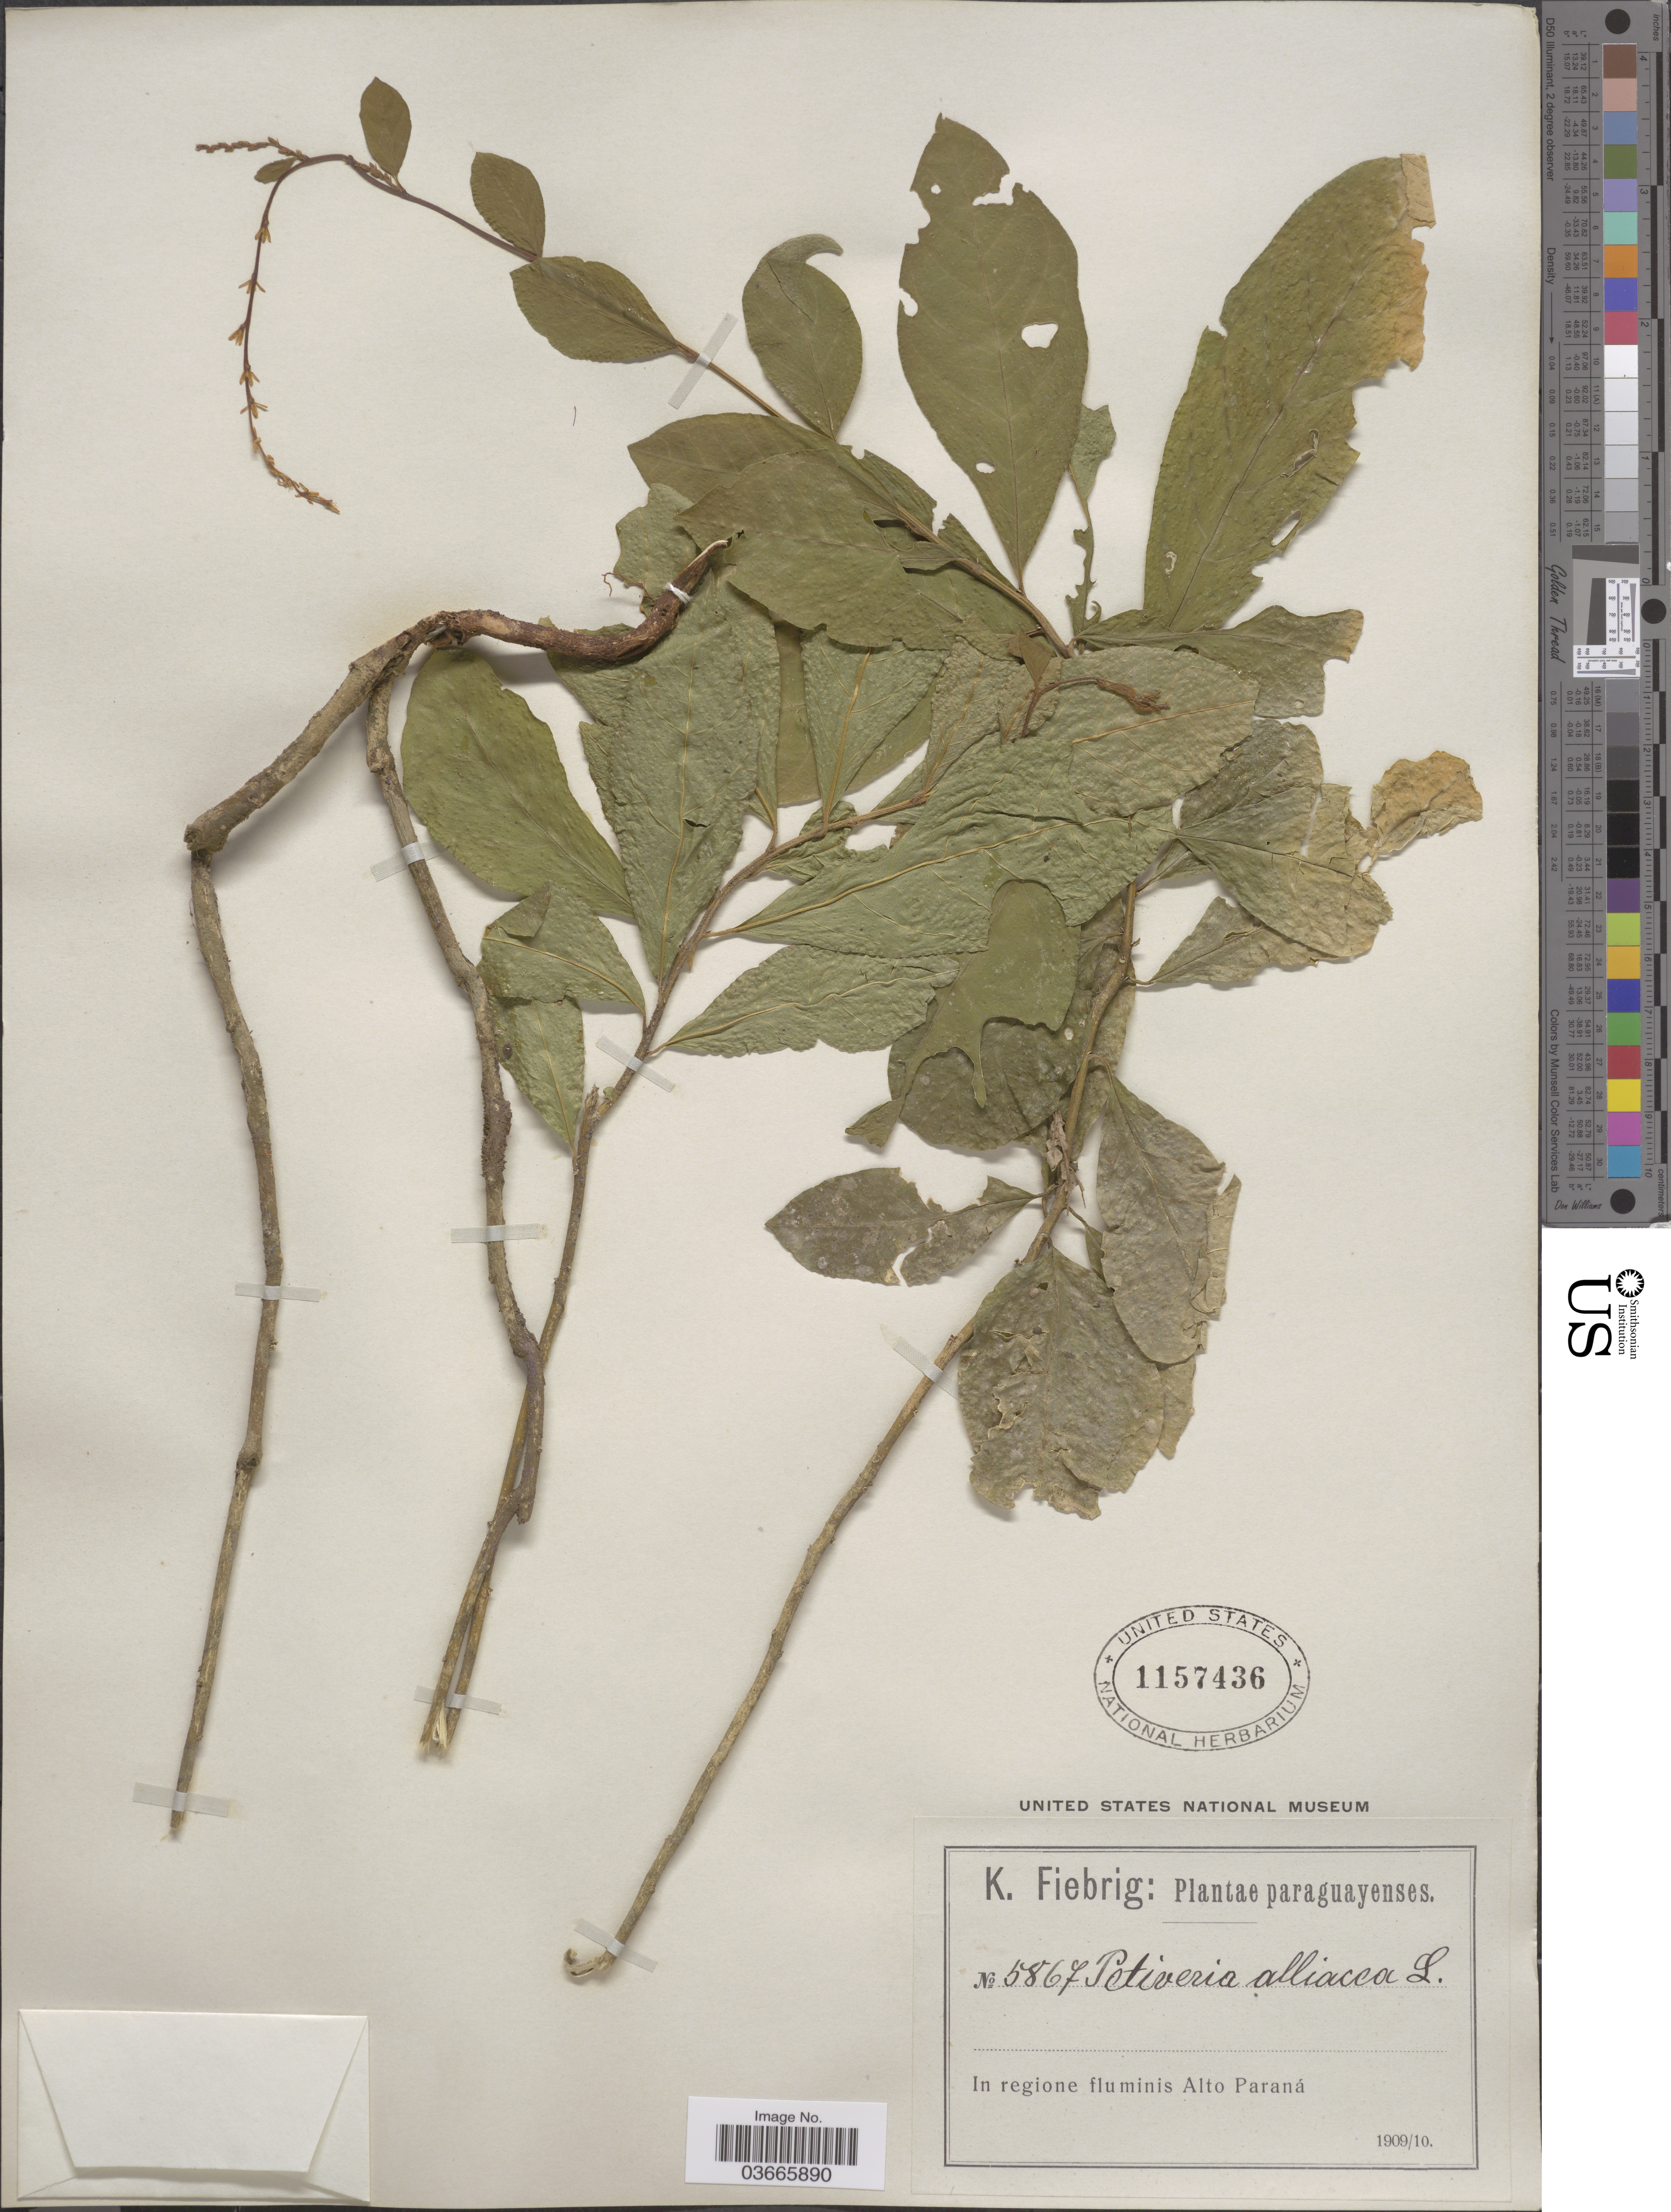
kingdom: Plantae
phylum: Tracheophyta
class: Magnoliopsida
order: Caryophyllales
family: Phytolaccaceae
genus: Petiveria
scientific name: Petiveria alliacea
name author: L.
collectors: K. Fiebrig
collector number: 5867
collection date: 1909/1910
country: Paraguay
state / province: Alto Parana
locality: In regione fluminis Alto Paraná.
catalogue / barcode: US 1157436